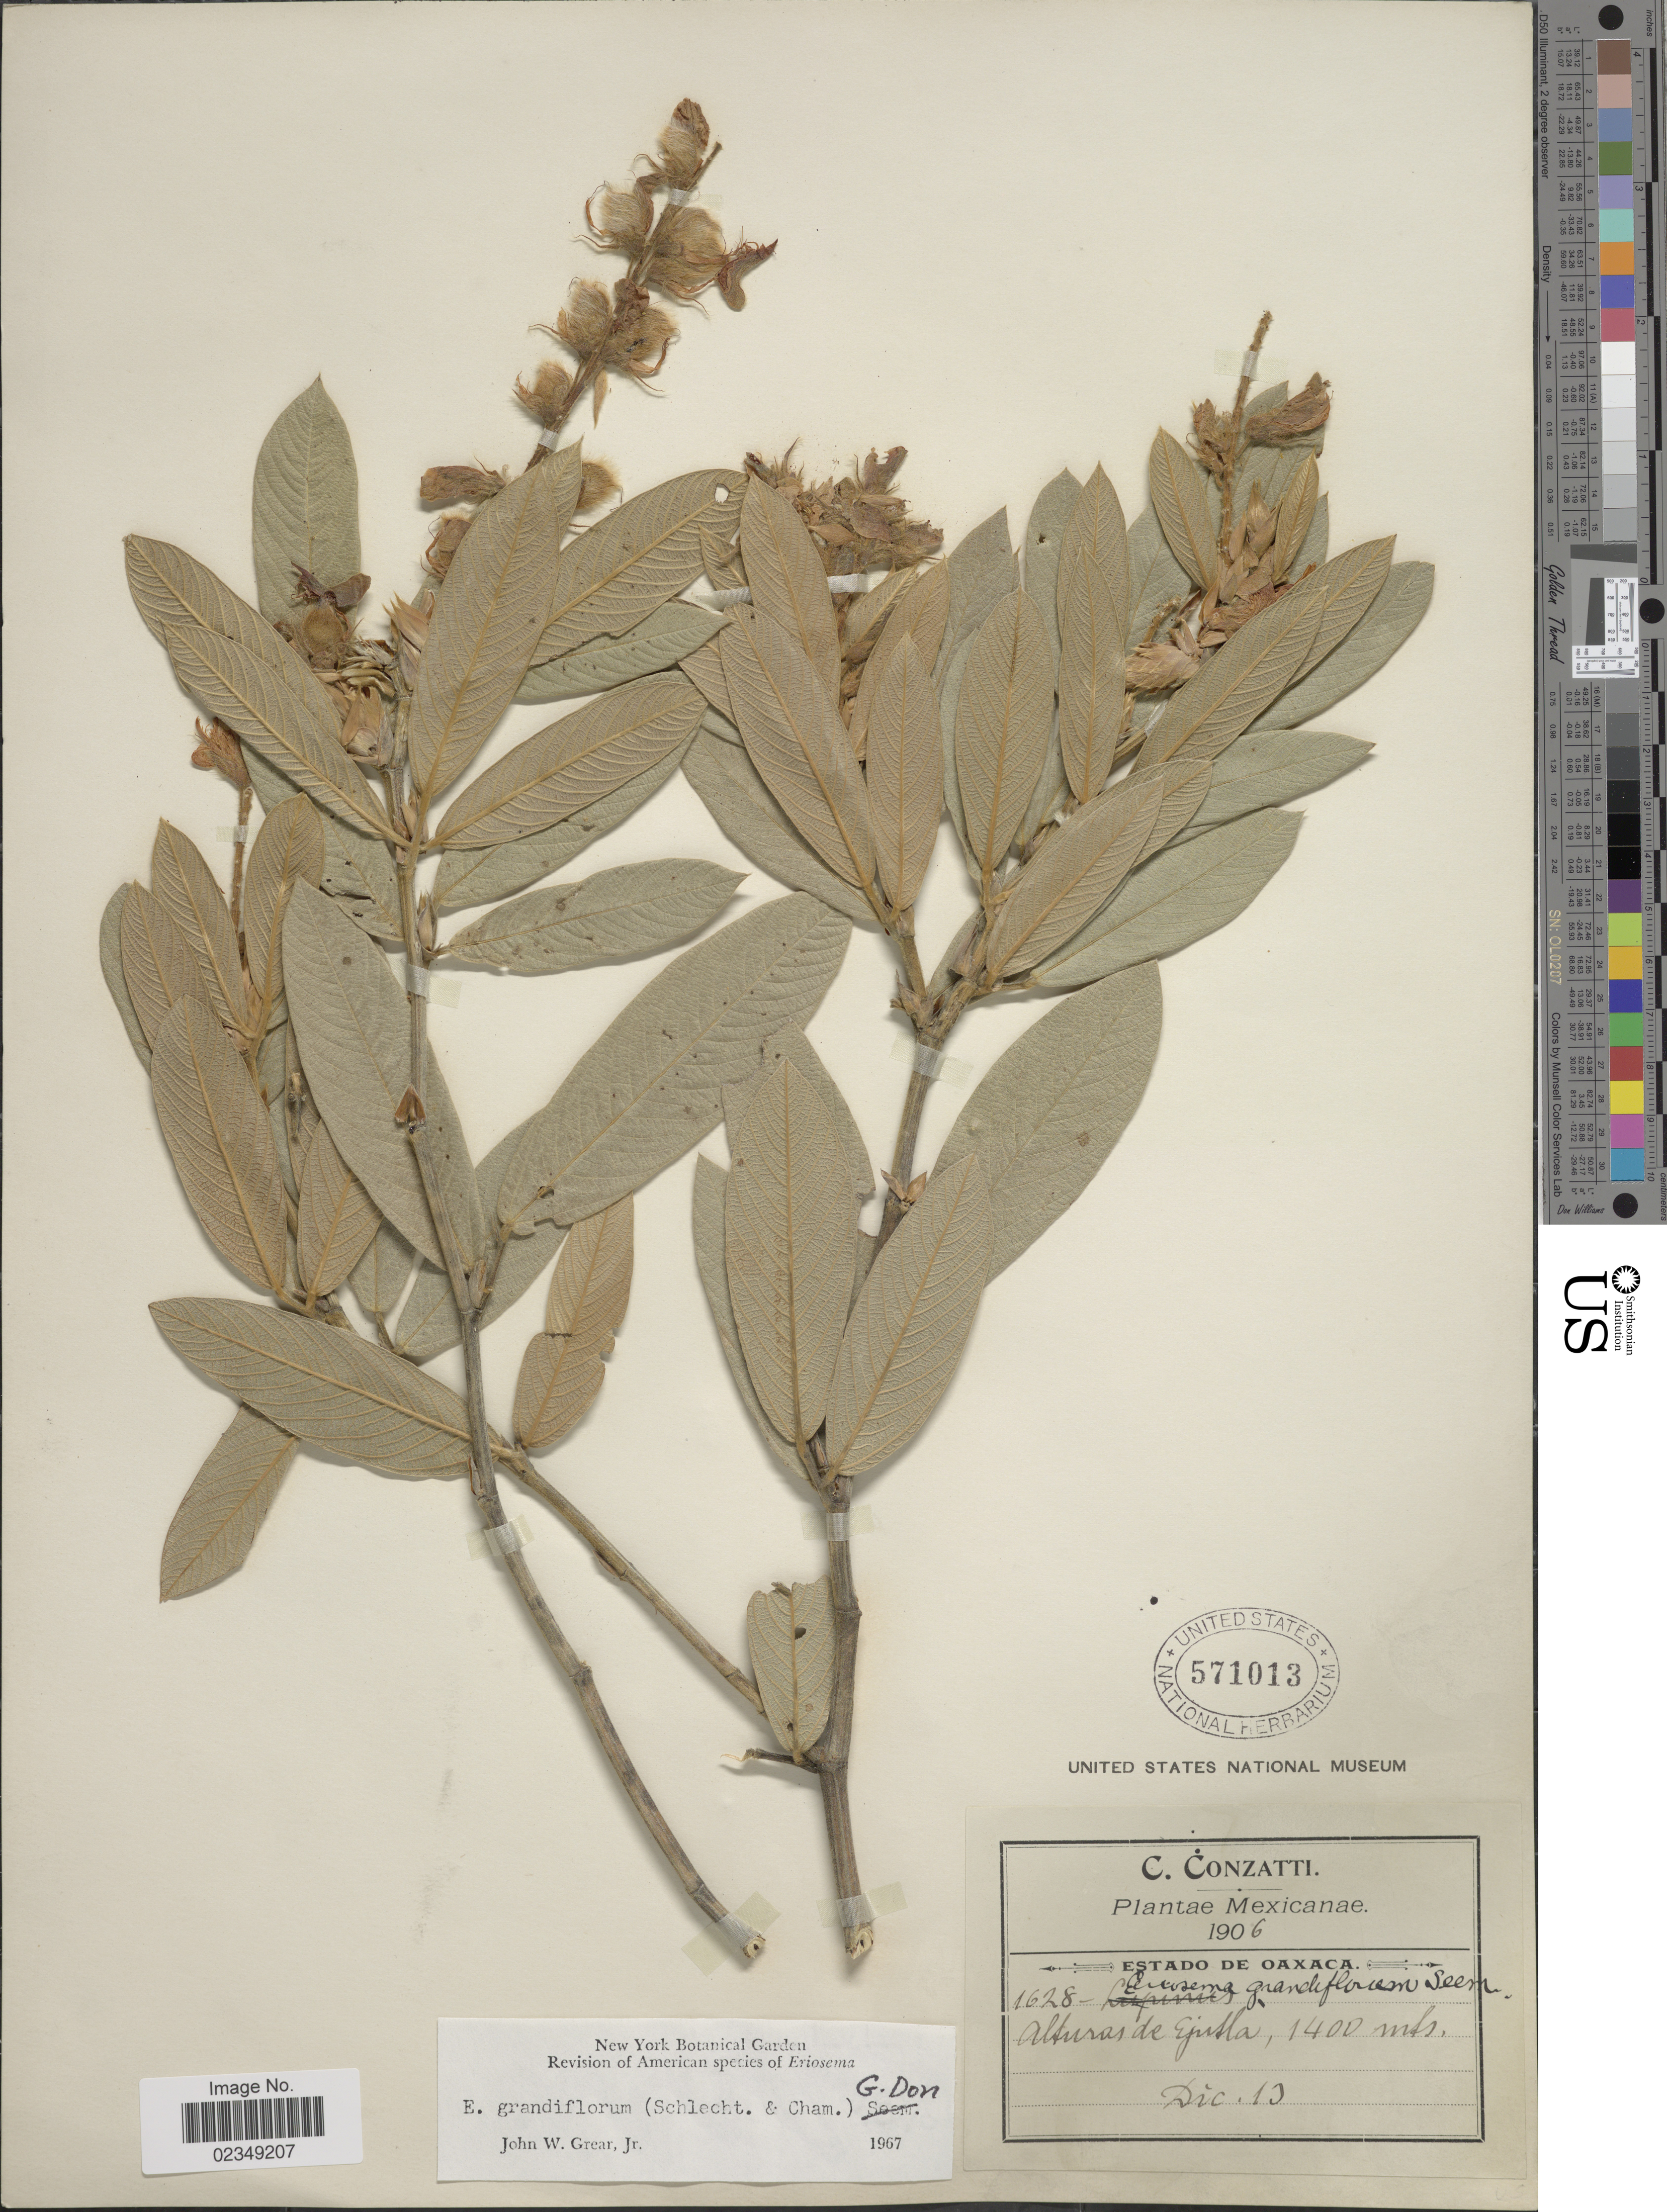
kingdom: Plantae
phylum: Tracheophyta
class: Magnoliopsida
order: Fabales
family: Fabaceae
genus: Eriosema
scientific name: Eriosema grandiflorum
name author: (Schltdl. & Cham.) G. Don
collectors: C. Conzatti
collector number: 1628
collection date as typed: Transcribed d/m/y: /12/19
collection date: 1906-12-19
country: Mexico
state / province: Oaxaca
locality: Estado de Oaxaca, Alturas de Ejutla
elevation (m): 1400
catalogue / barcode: US 571013